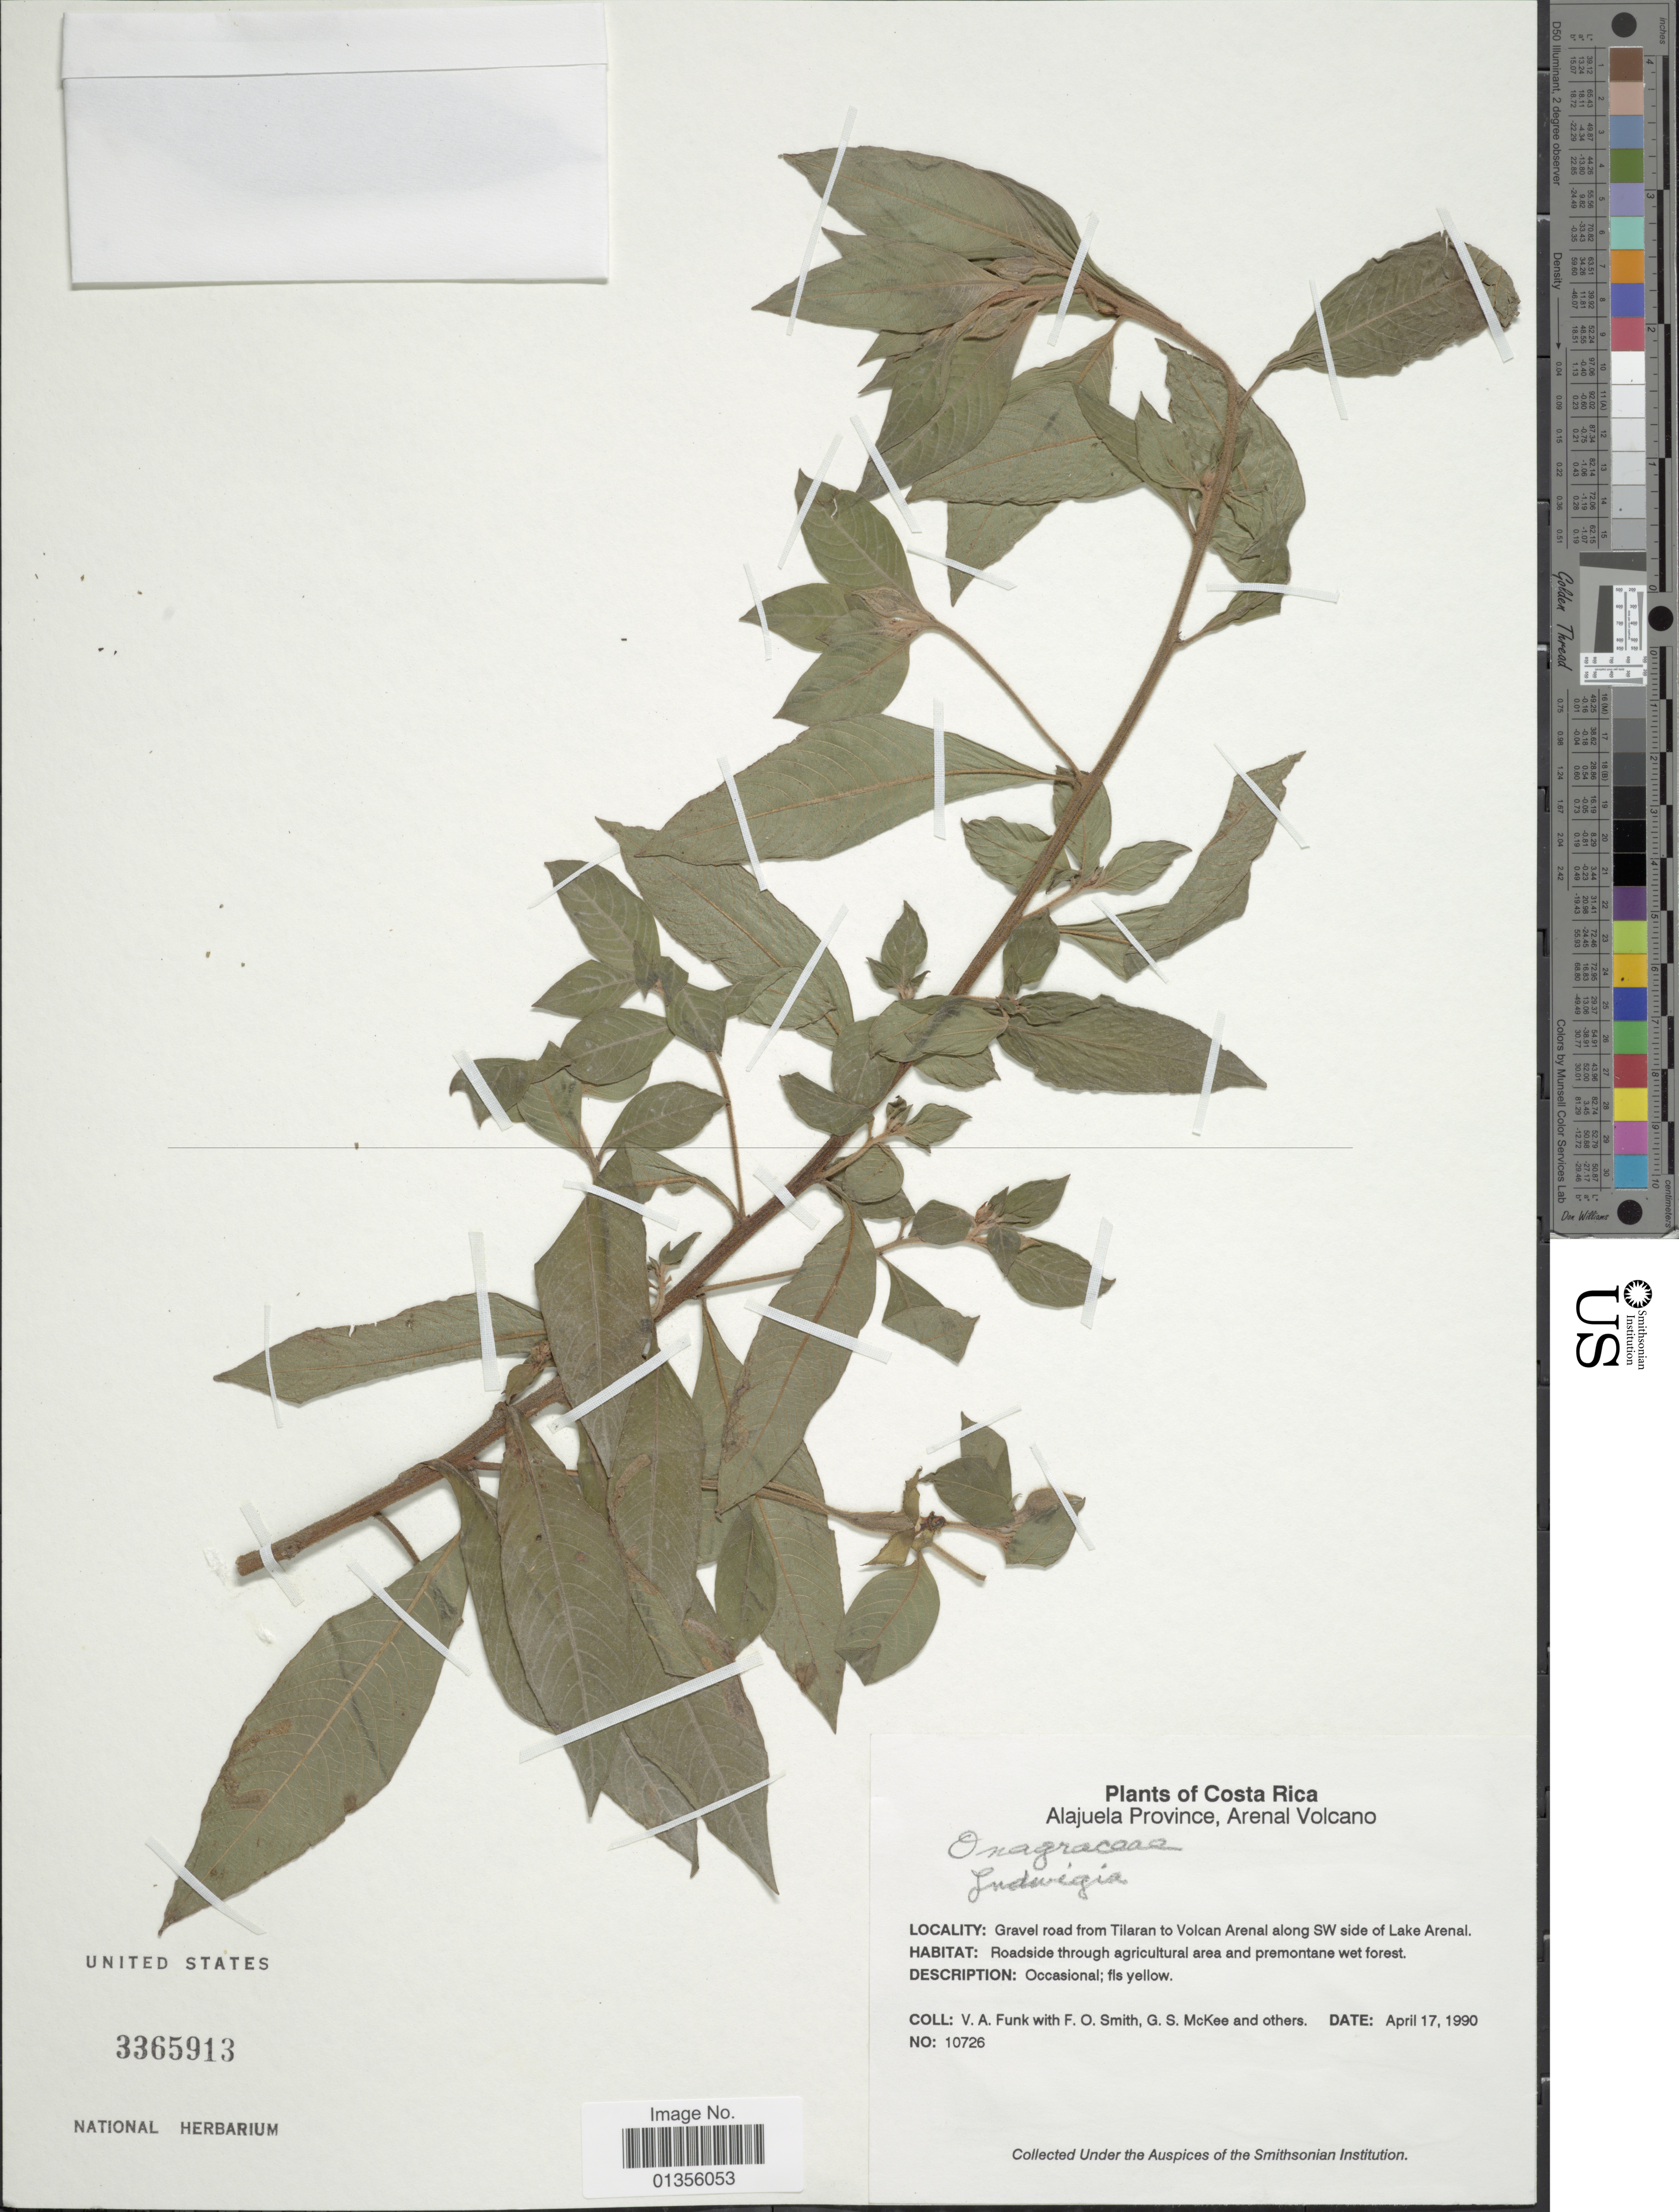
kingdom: Plantae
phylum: Tracheophyta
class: Magnoliopsida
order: Myrtales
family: Onagraceae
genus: Ludwigia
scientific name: Ludwigia sp.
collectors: V. Funk, F. Smith, G. S. McKee & et al.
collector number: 10726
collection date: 1990-04-17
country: Costa Rica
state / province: Alajuela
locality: Alajuela Province,Arenal Volcano. Gravel road from Tilaran to Volcan Arenal along SW side of Lake Arenal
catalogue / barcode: US 3365913